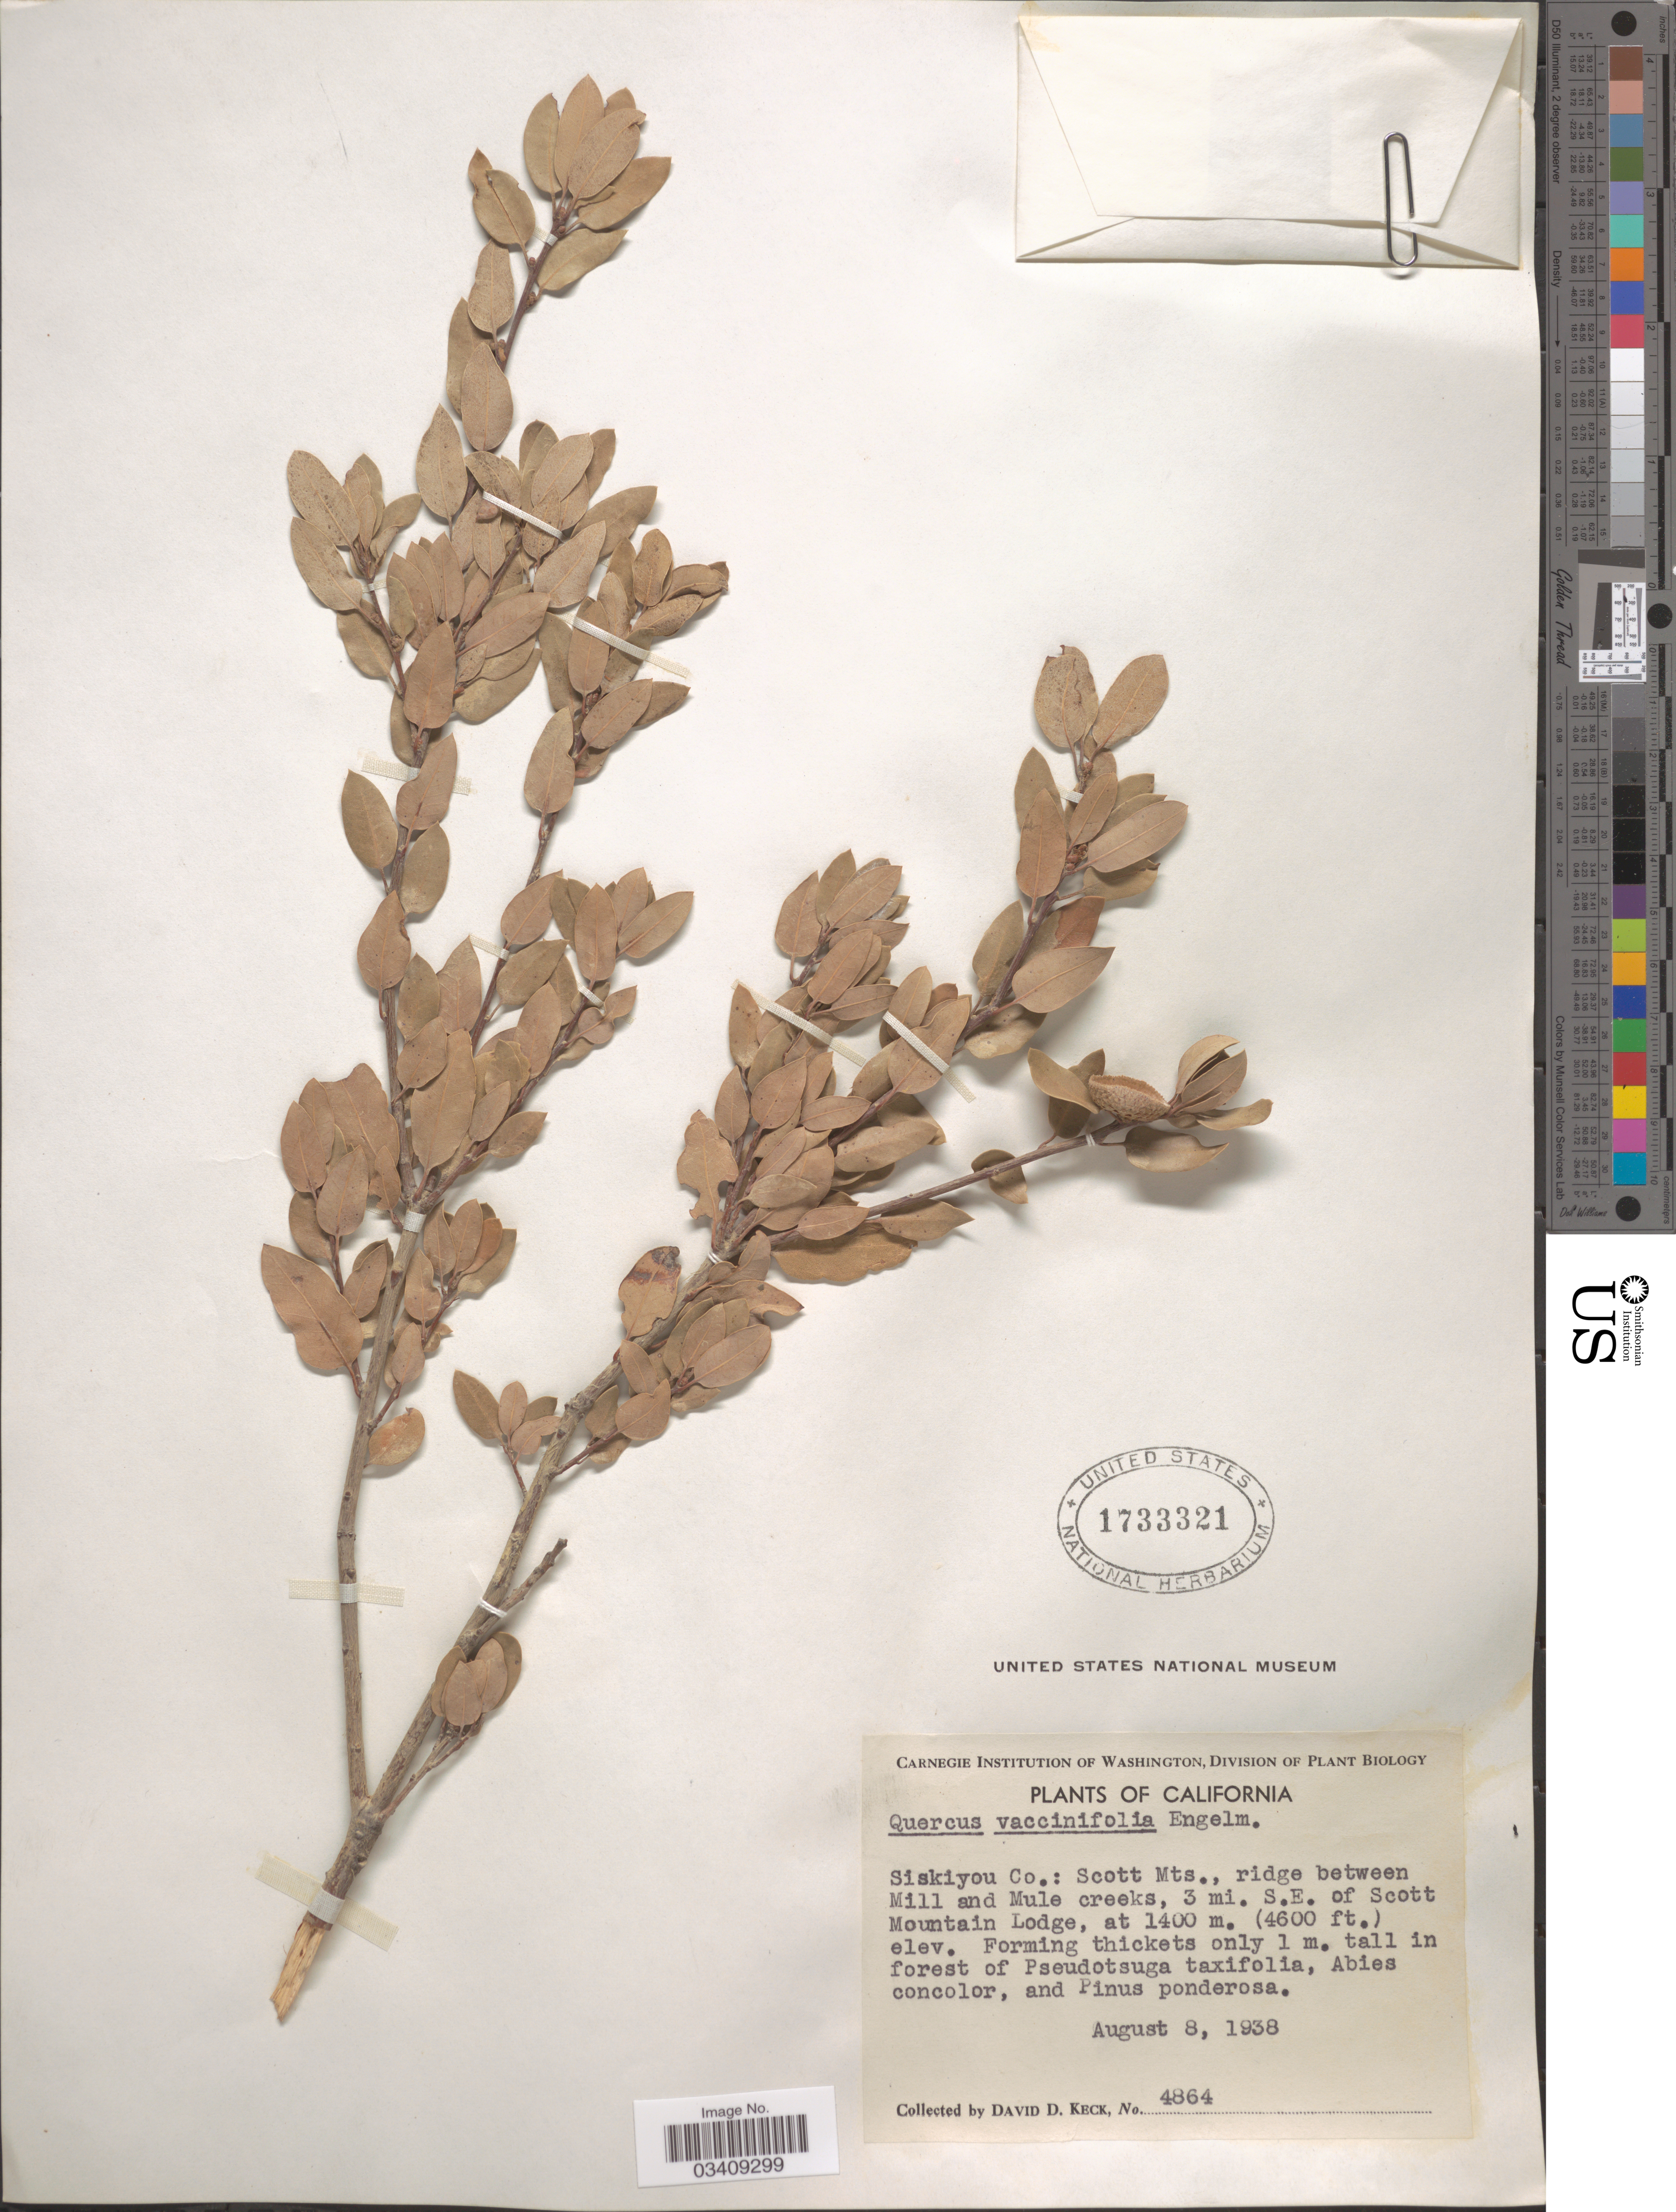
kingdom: Plantae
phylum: Tracheophyta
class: Magnoliopsida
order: Fagales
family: Fagaceae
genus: Quercus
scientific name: Quercus aaata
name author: C.H. Müll.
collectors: D. D. Keck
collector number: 4864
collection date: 1938-08-08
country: United States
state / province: California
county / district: Siskiyou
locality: Siskiyou Co.: Scott Mts., ridge between Mill and Mule creeks, 3 mi. S.E. of Scott Mountain Lodge.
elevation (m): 1402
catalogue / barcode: US 1733321